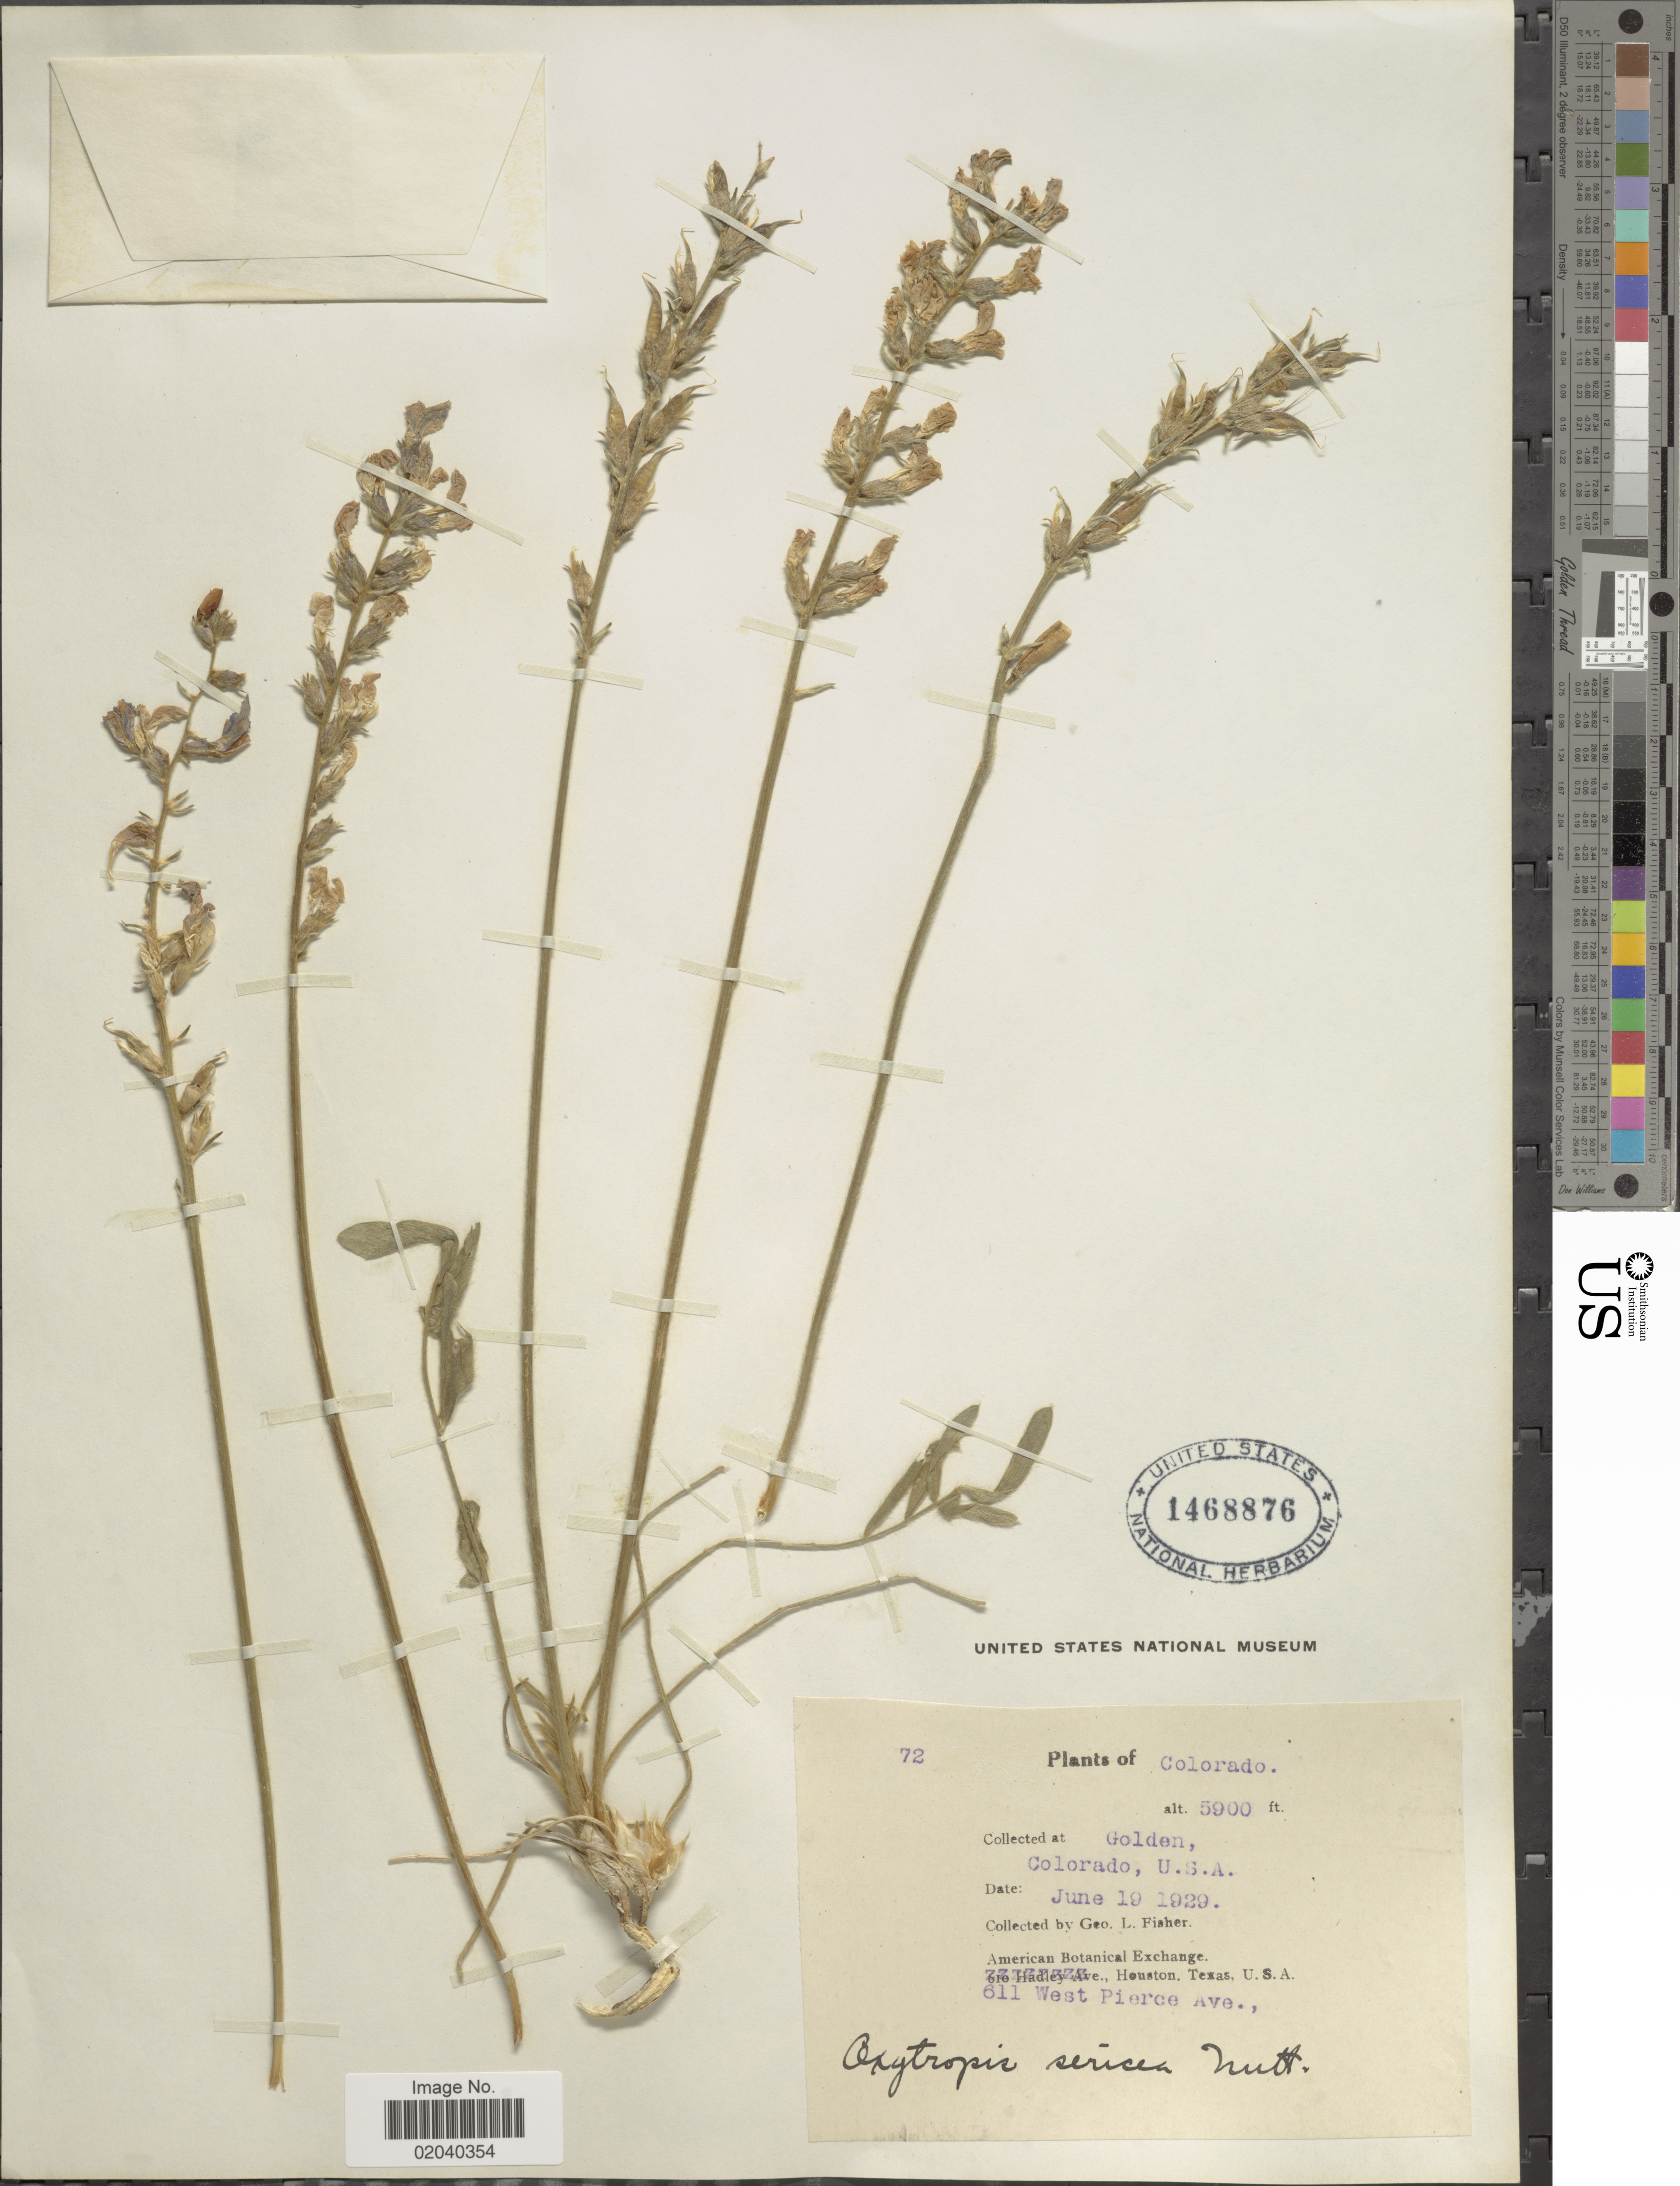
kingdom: Plantae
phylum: Tracheophyta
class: Magnoliopsida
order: Fabales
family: Fabaceae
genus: Oxytropis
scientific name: Oxytropis sericea var. sericea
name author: Nutt.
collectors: G. L. Fisher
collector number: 72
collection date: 1929-06-19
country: United States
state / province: Colorado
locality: Golden, Colorado, U.S.A.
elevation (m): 1798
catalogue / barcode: US 1468876